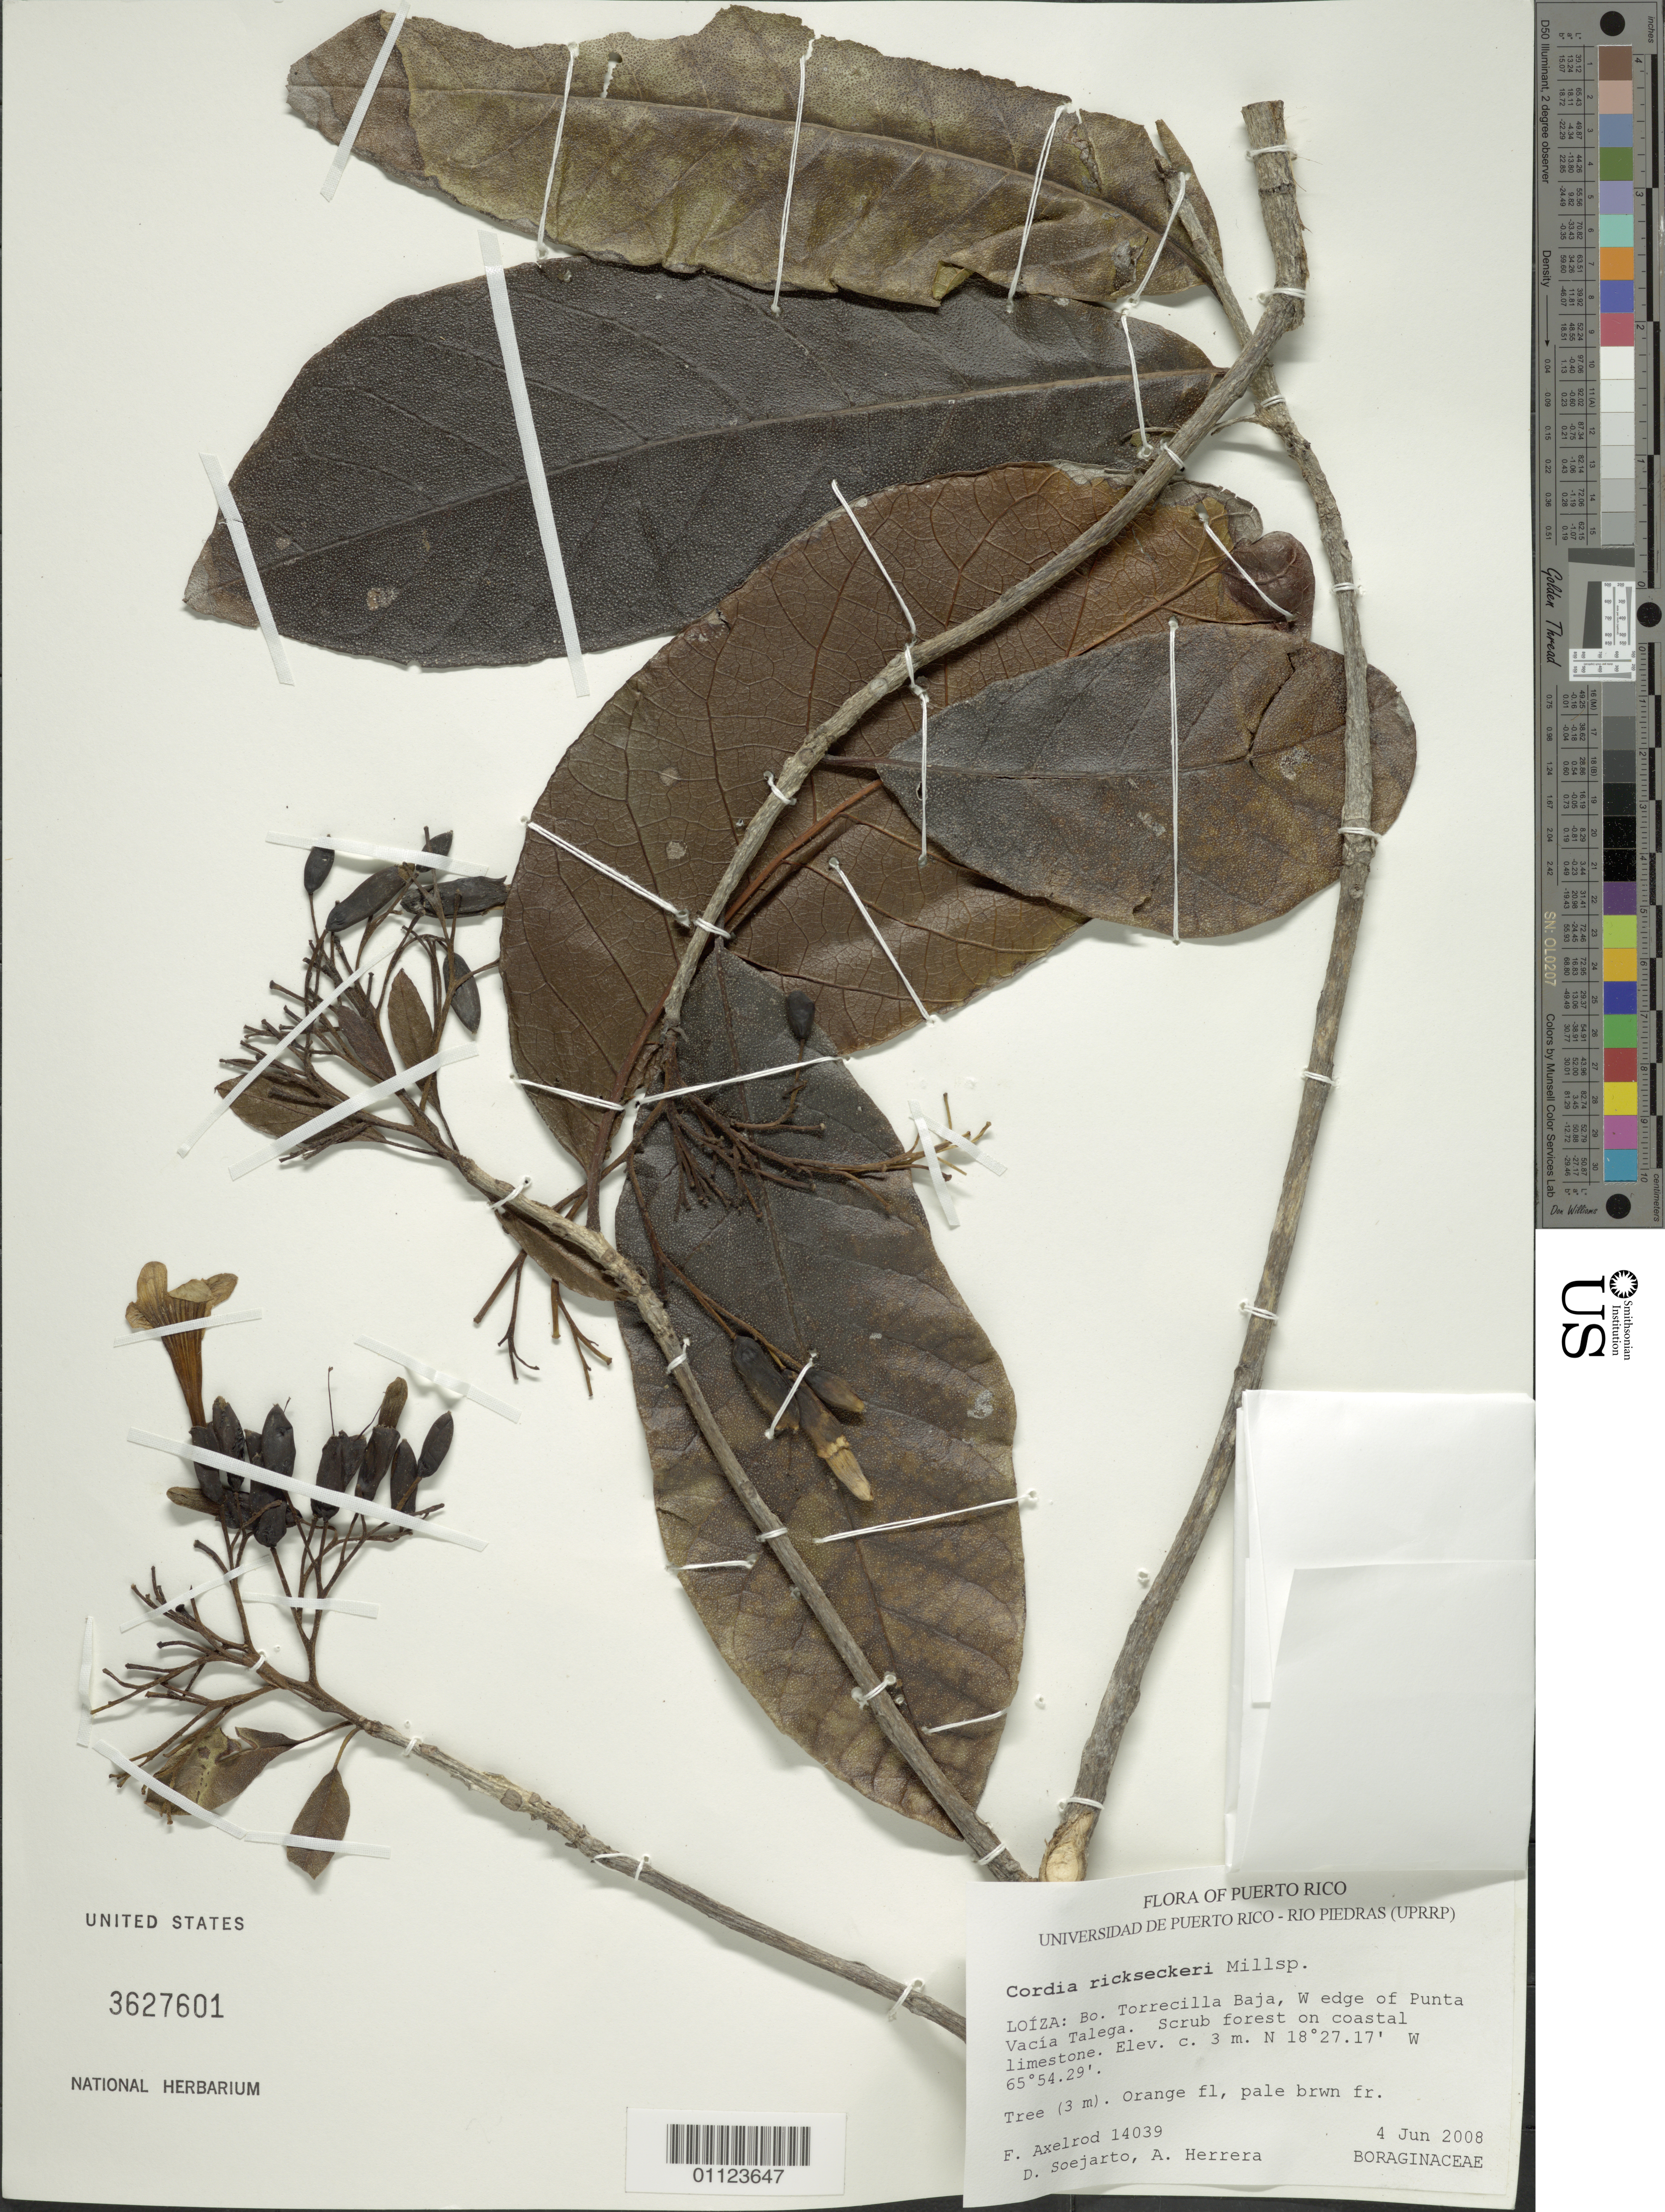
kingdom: Plantae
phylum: Tracheophyta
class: Magnoliopsida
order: Boraginales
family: Cordiaceae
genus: Cordia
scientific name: Cordia rickseckeri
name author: Millsp.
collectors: F. S. Axelrod, D. Soejarto & A. Herrera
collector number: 14039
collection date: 2008-06-04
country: Puerto Rico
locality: Loíza: Bo. Torrecilla Baja, W edge of Punta Vacía Talega.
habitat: Scrub forest on coastal limestone.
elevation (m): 3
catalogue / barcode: US 3627601